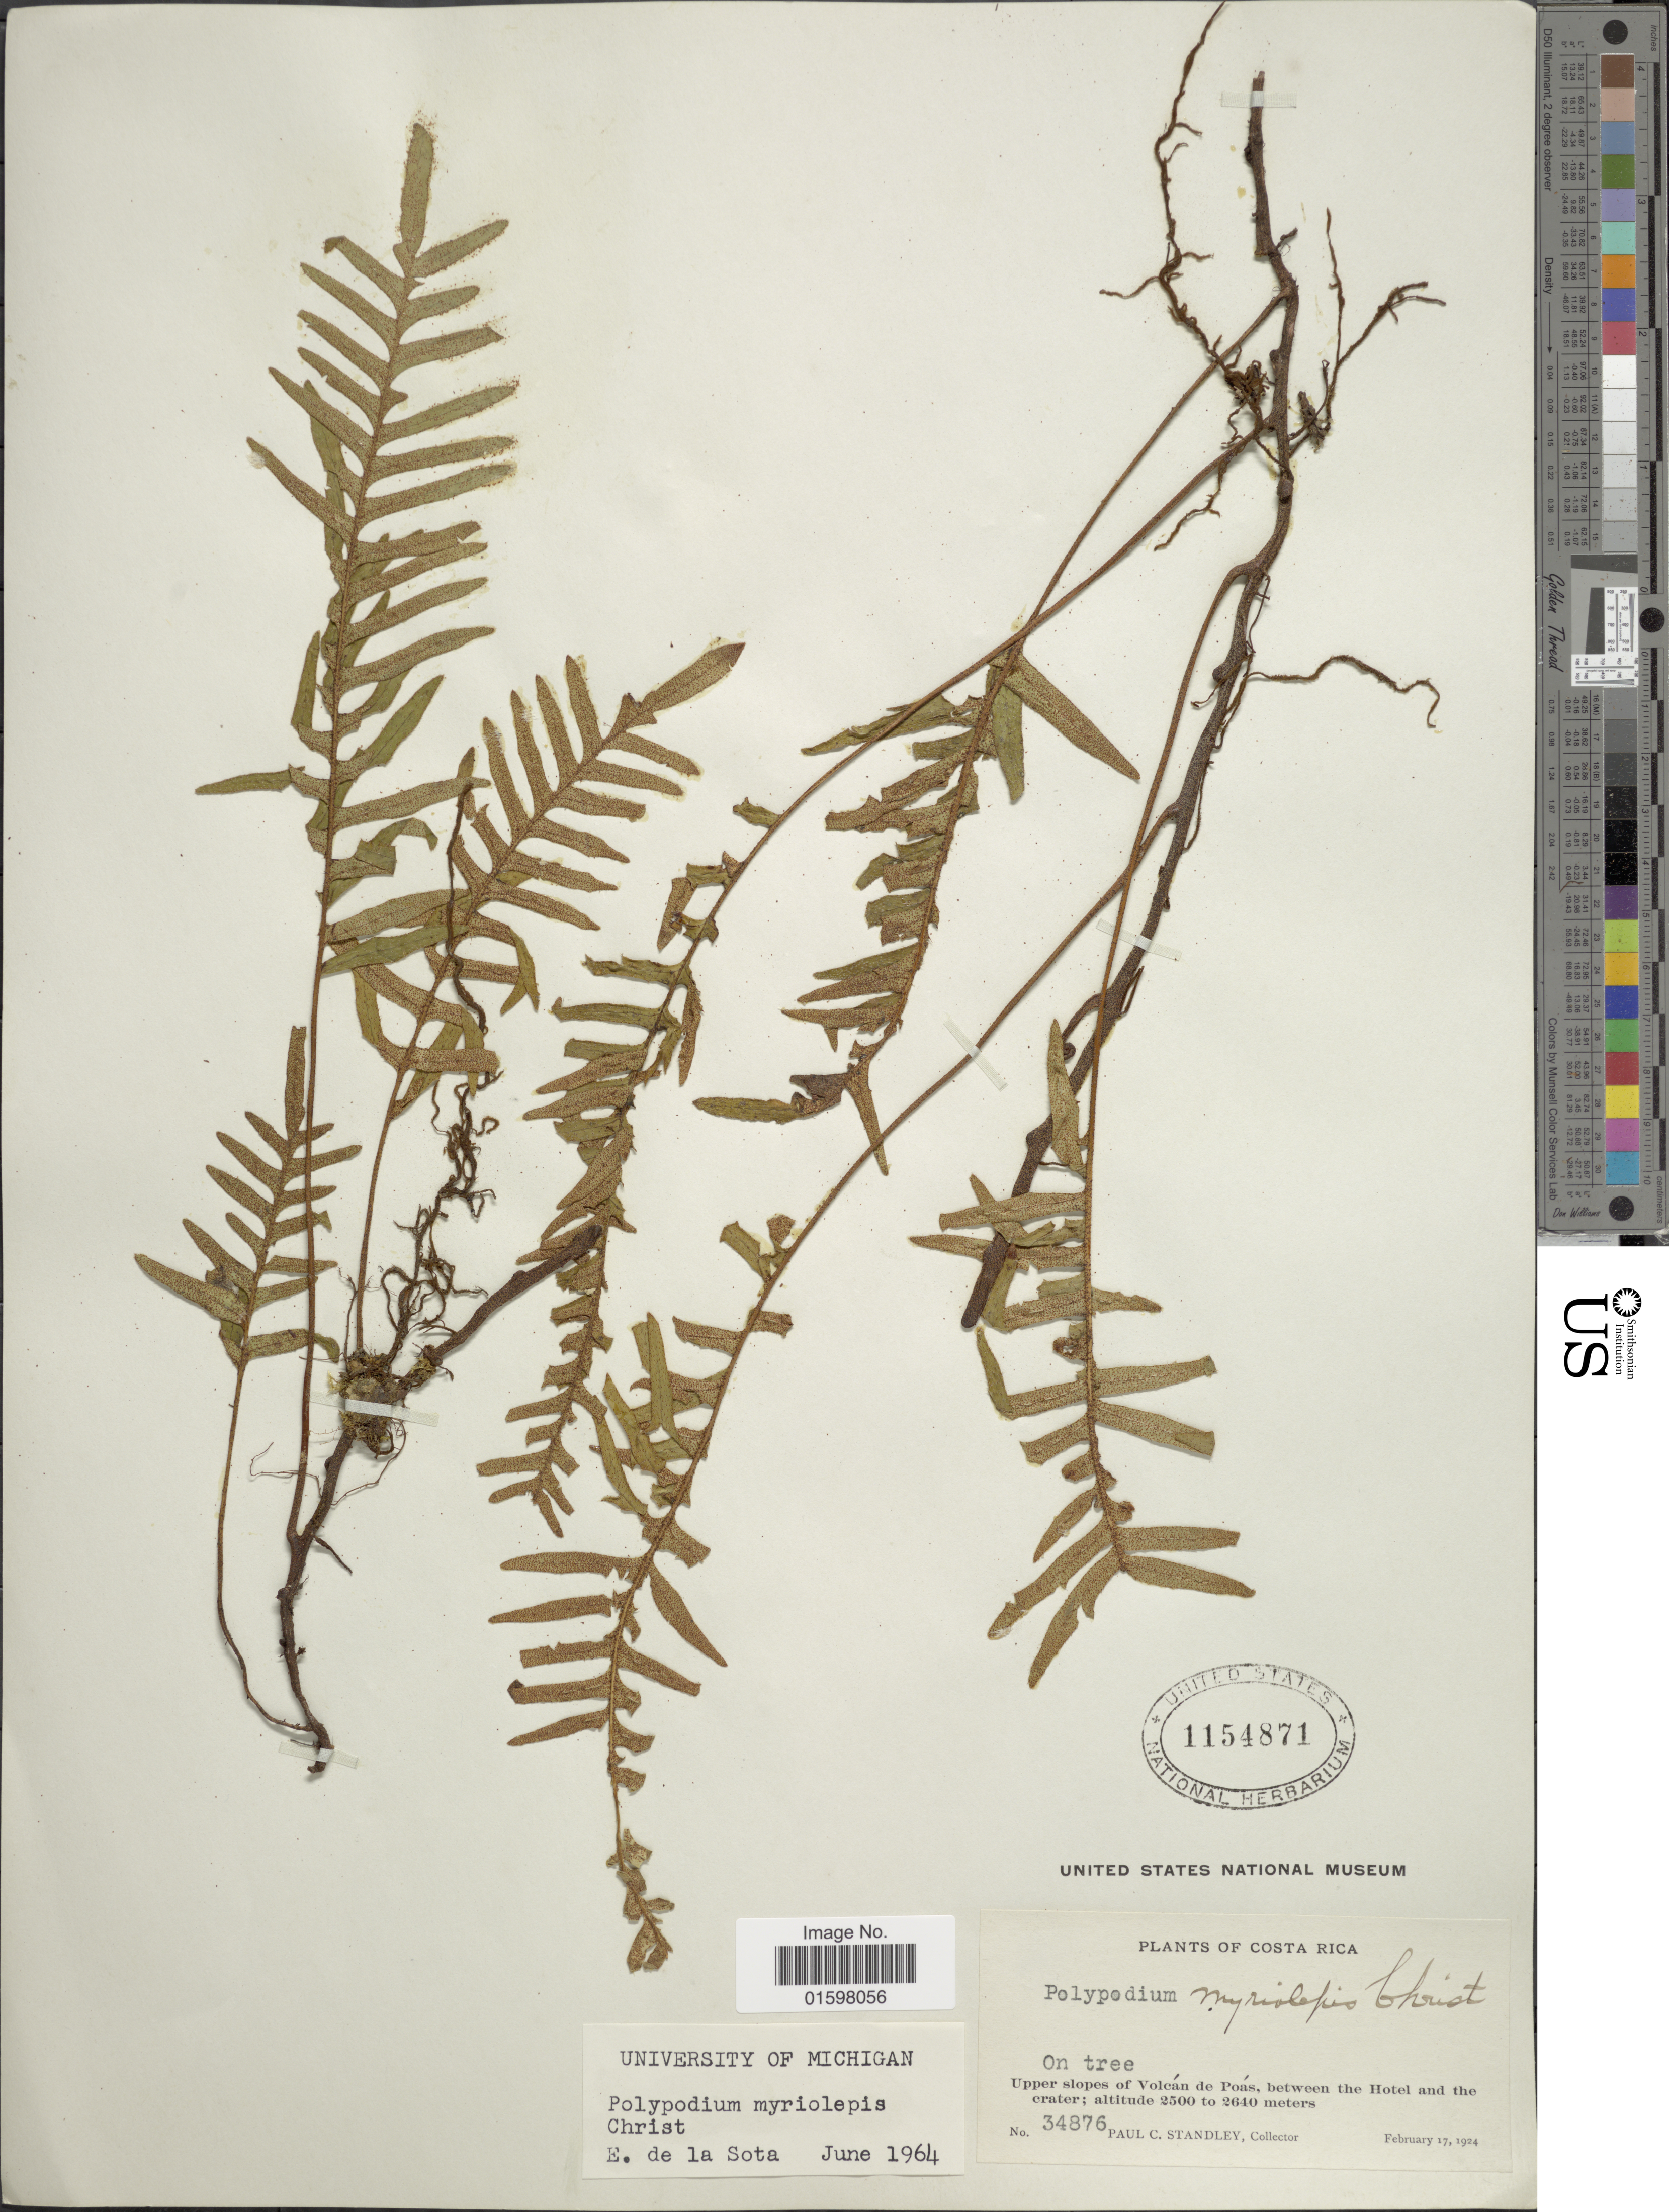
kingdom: Plantae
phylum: Tracheophyta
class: Polypodiopsida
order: Polypodiales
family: Polypodiaceae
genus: Pleopeltis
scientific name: Pleopeltis myriolepis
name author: (Christ) A.R. Sm. & Tejero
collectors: P. C. Standley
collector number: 34876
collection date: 1924-02-17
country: Costa Rica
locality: Upper lopes of Volcán de Poás, between the Hotel and the crater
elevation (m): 2500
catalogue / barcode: US 1154871